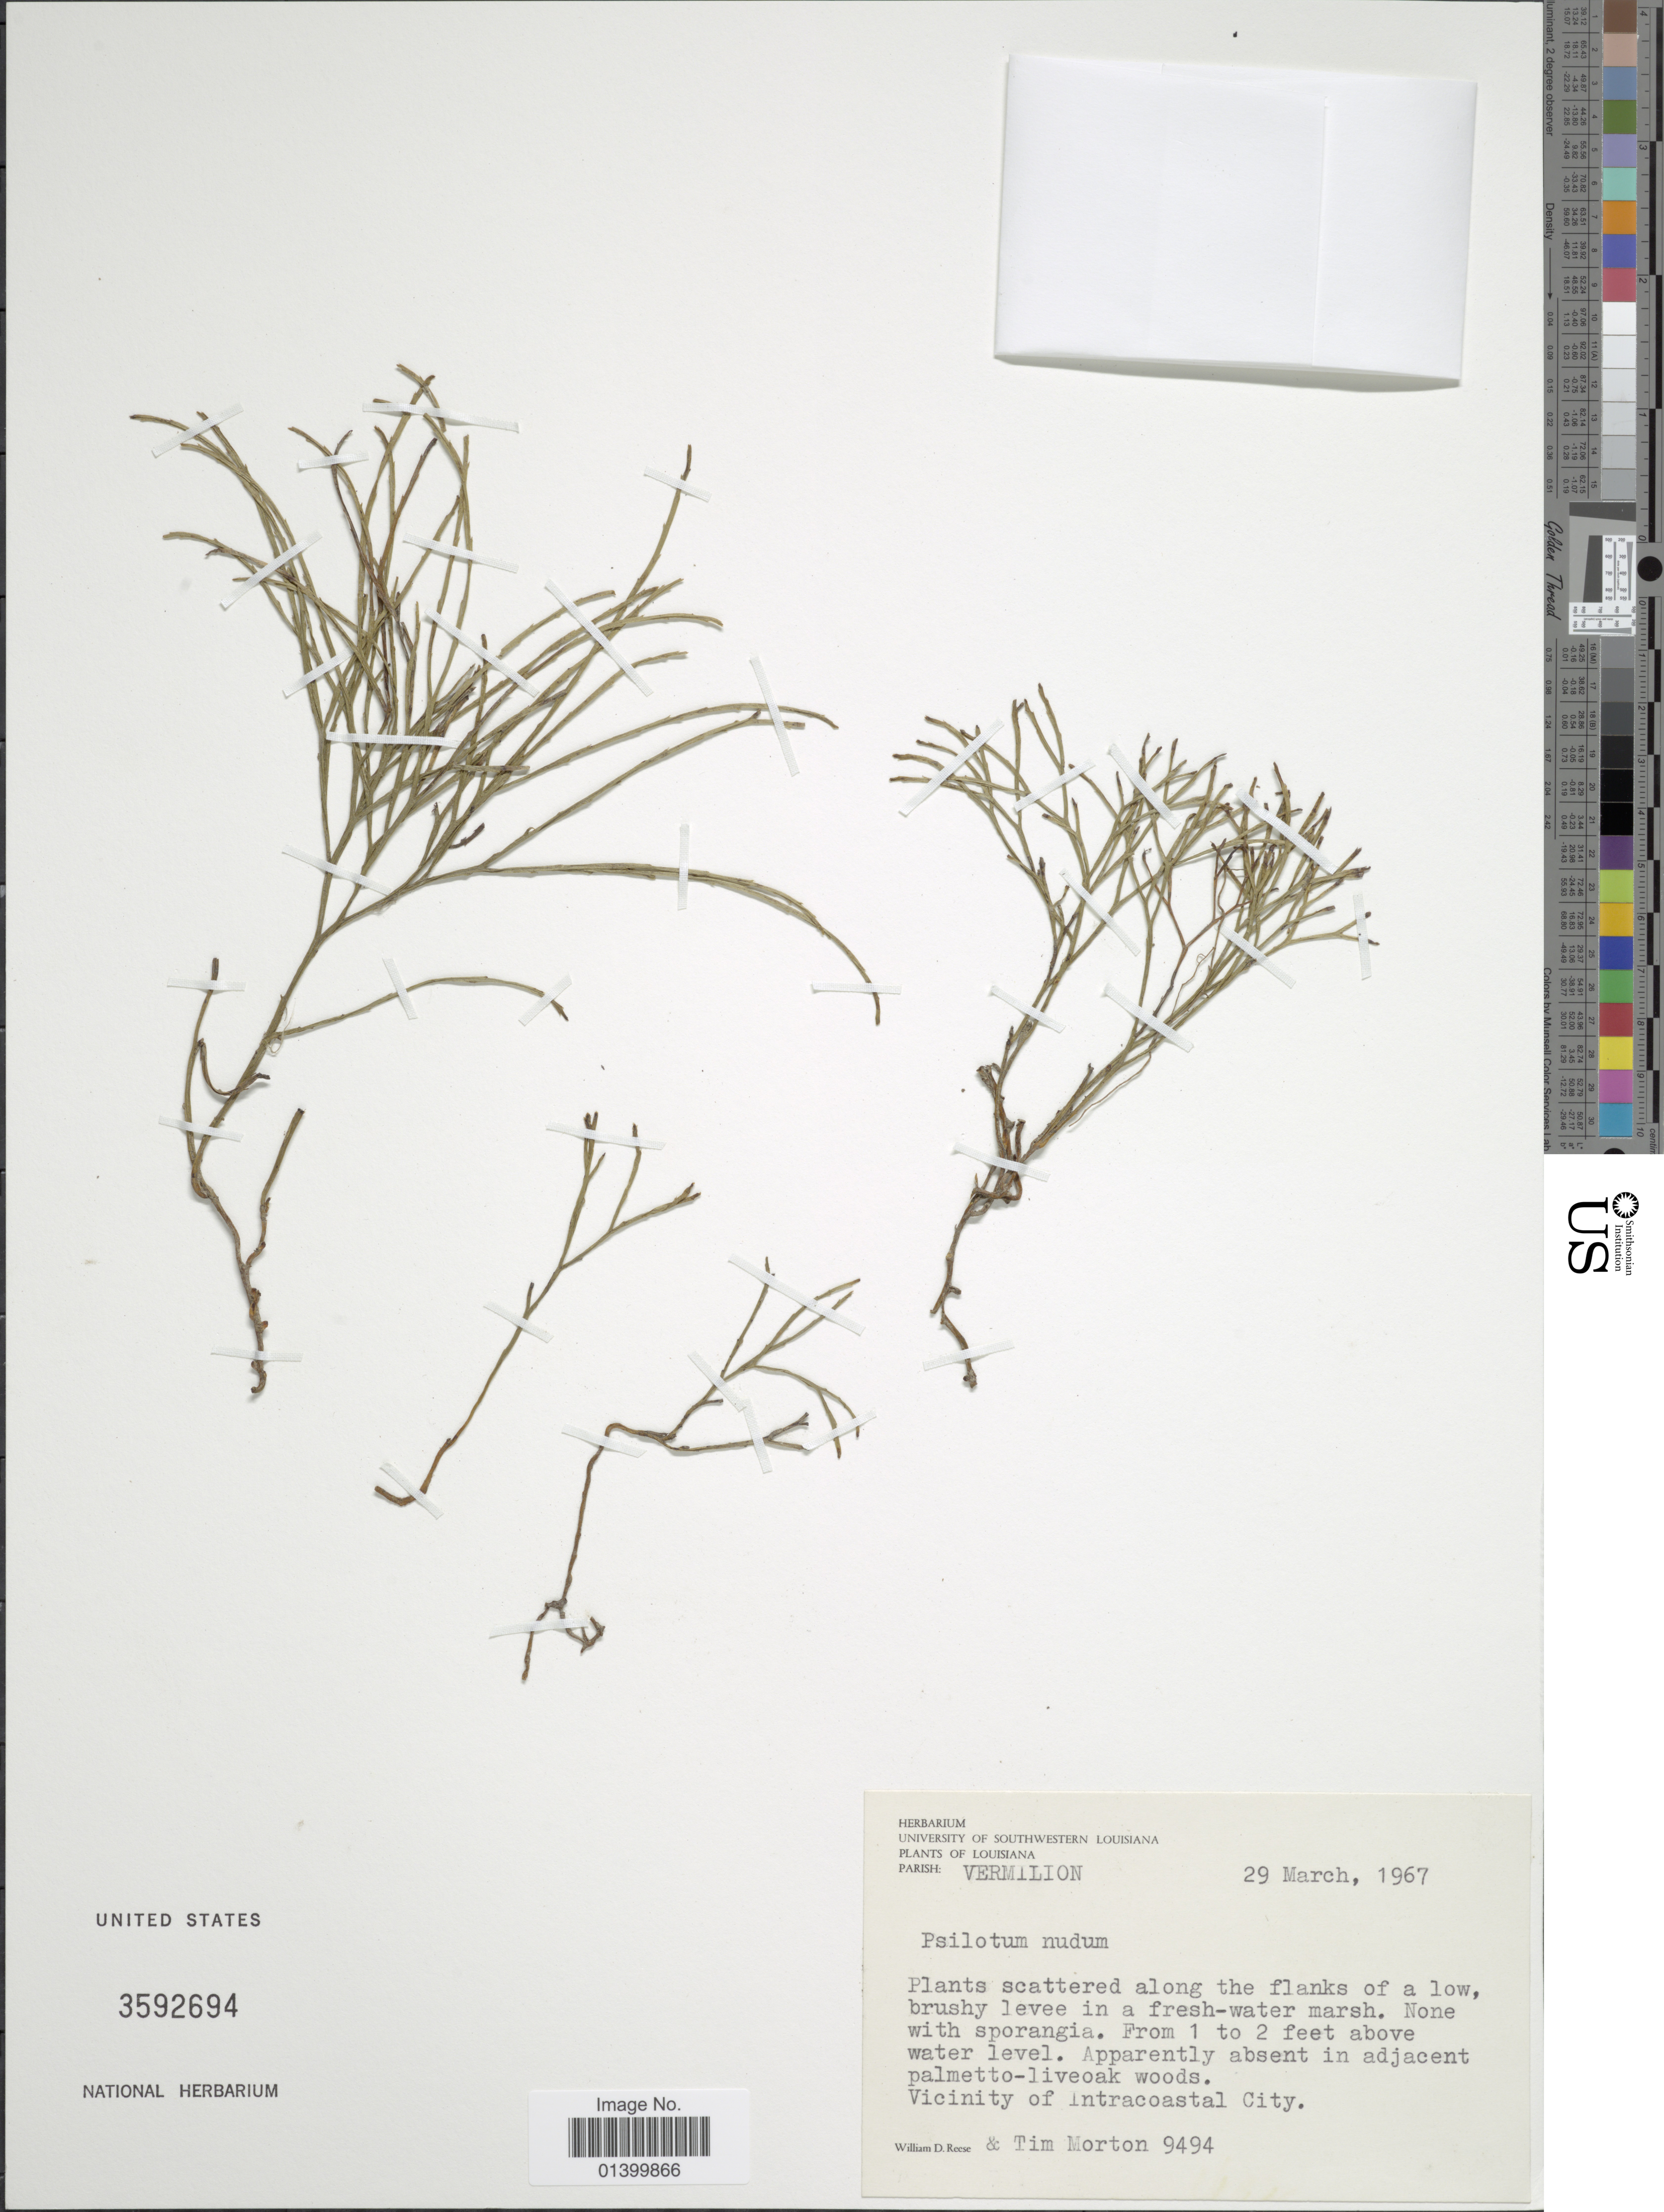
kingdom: Plantae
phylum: Tracheophyta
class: Polypodiopsida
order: Psilotales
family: Psilotaceae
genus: Psilotum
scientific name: Psilotum nudum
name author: (L.) P. Beauv.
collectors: W. Reese & T. Morton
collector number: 9494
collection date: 1967-03-29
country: United States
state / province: Louisiana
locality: Plants of Louisiana. Parish: Vermilion. Vicinity of Intracoastal City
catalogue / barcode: US 3592694